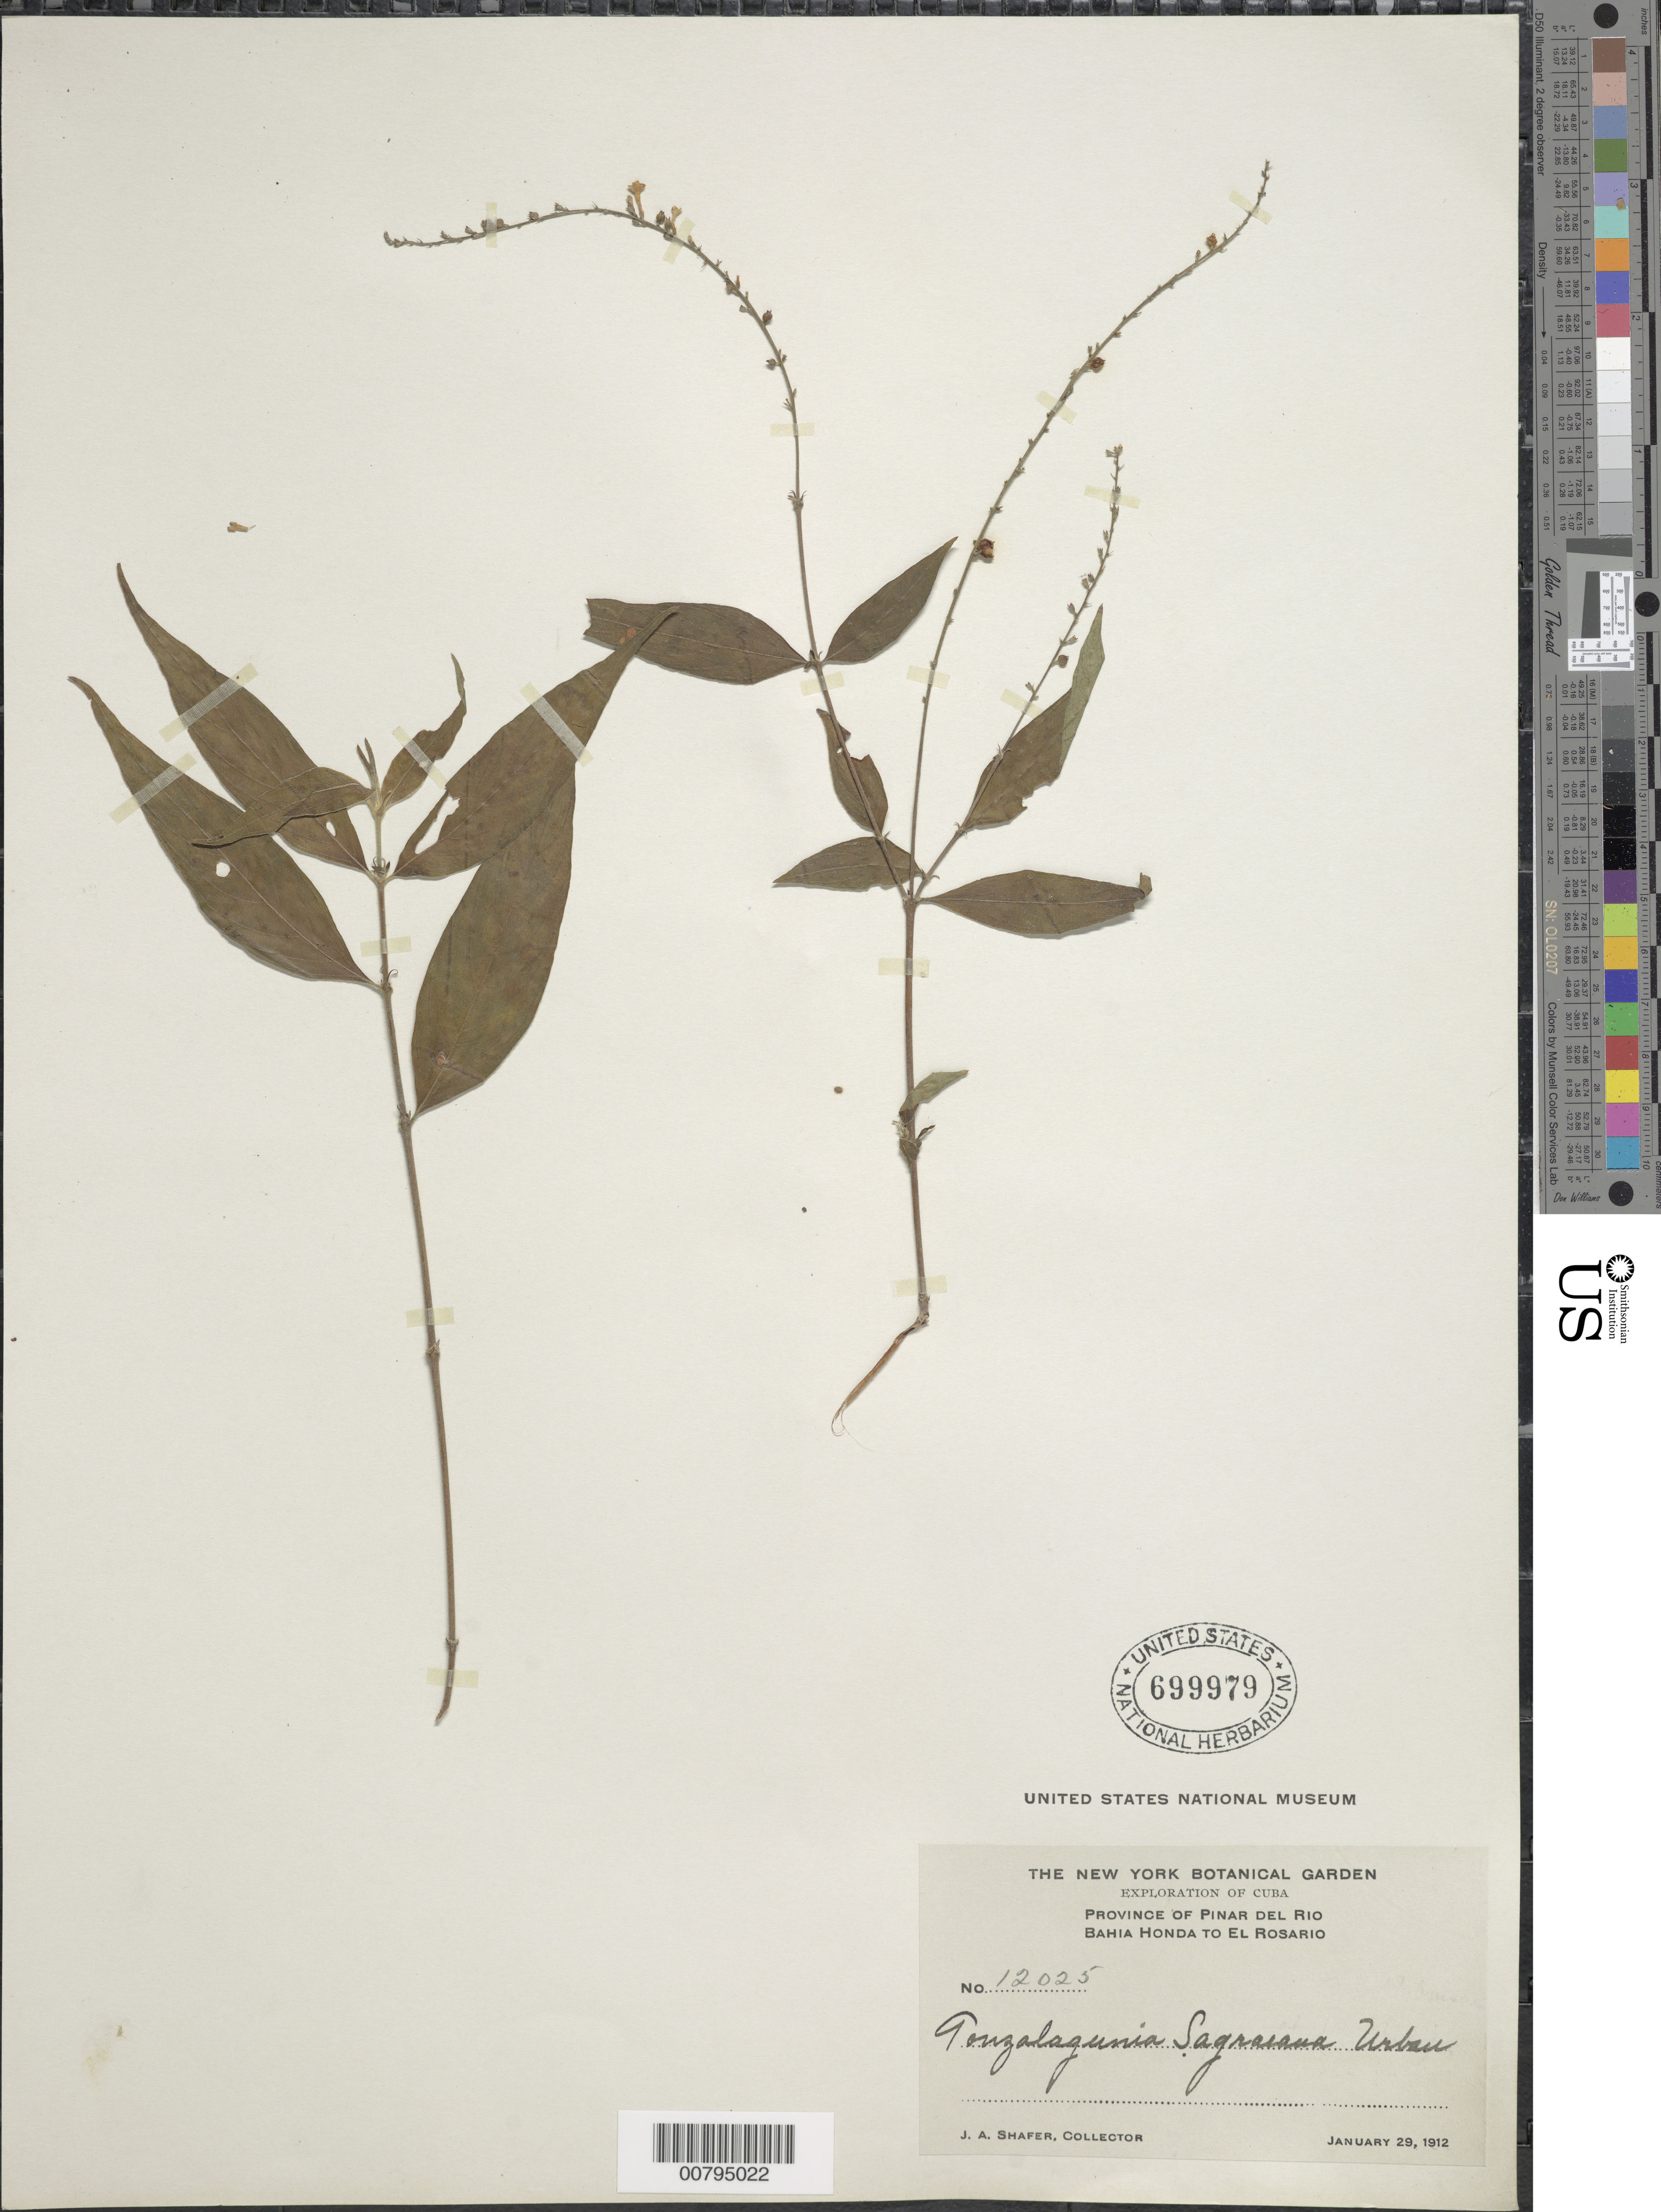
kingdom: Plantae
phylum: Tracheophyta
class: Magnoliopsida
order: Gentianales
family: Rubiaceae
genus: Gonzalagunia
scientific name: Gonzalagunia sagraeana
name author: Urb.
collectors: J. A. Shafer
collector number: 12025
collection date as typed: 29 Jan 1912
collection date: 1912-01-29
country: Cuba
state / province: Pinar del Río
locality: Bahia Honda to El Rosario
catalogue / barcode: US 699979